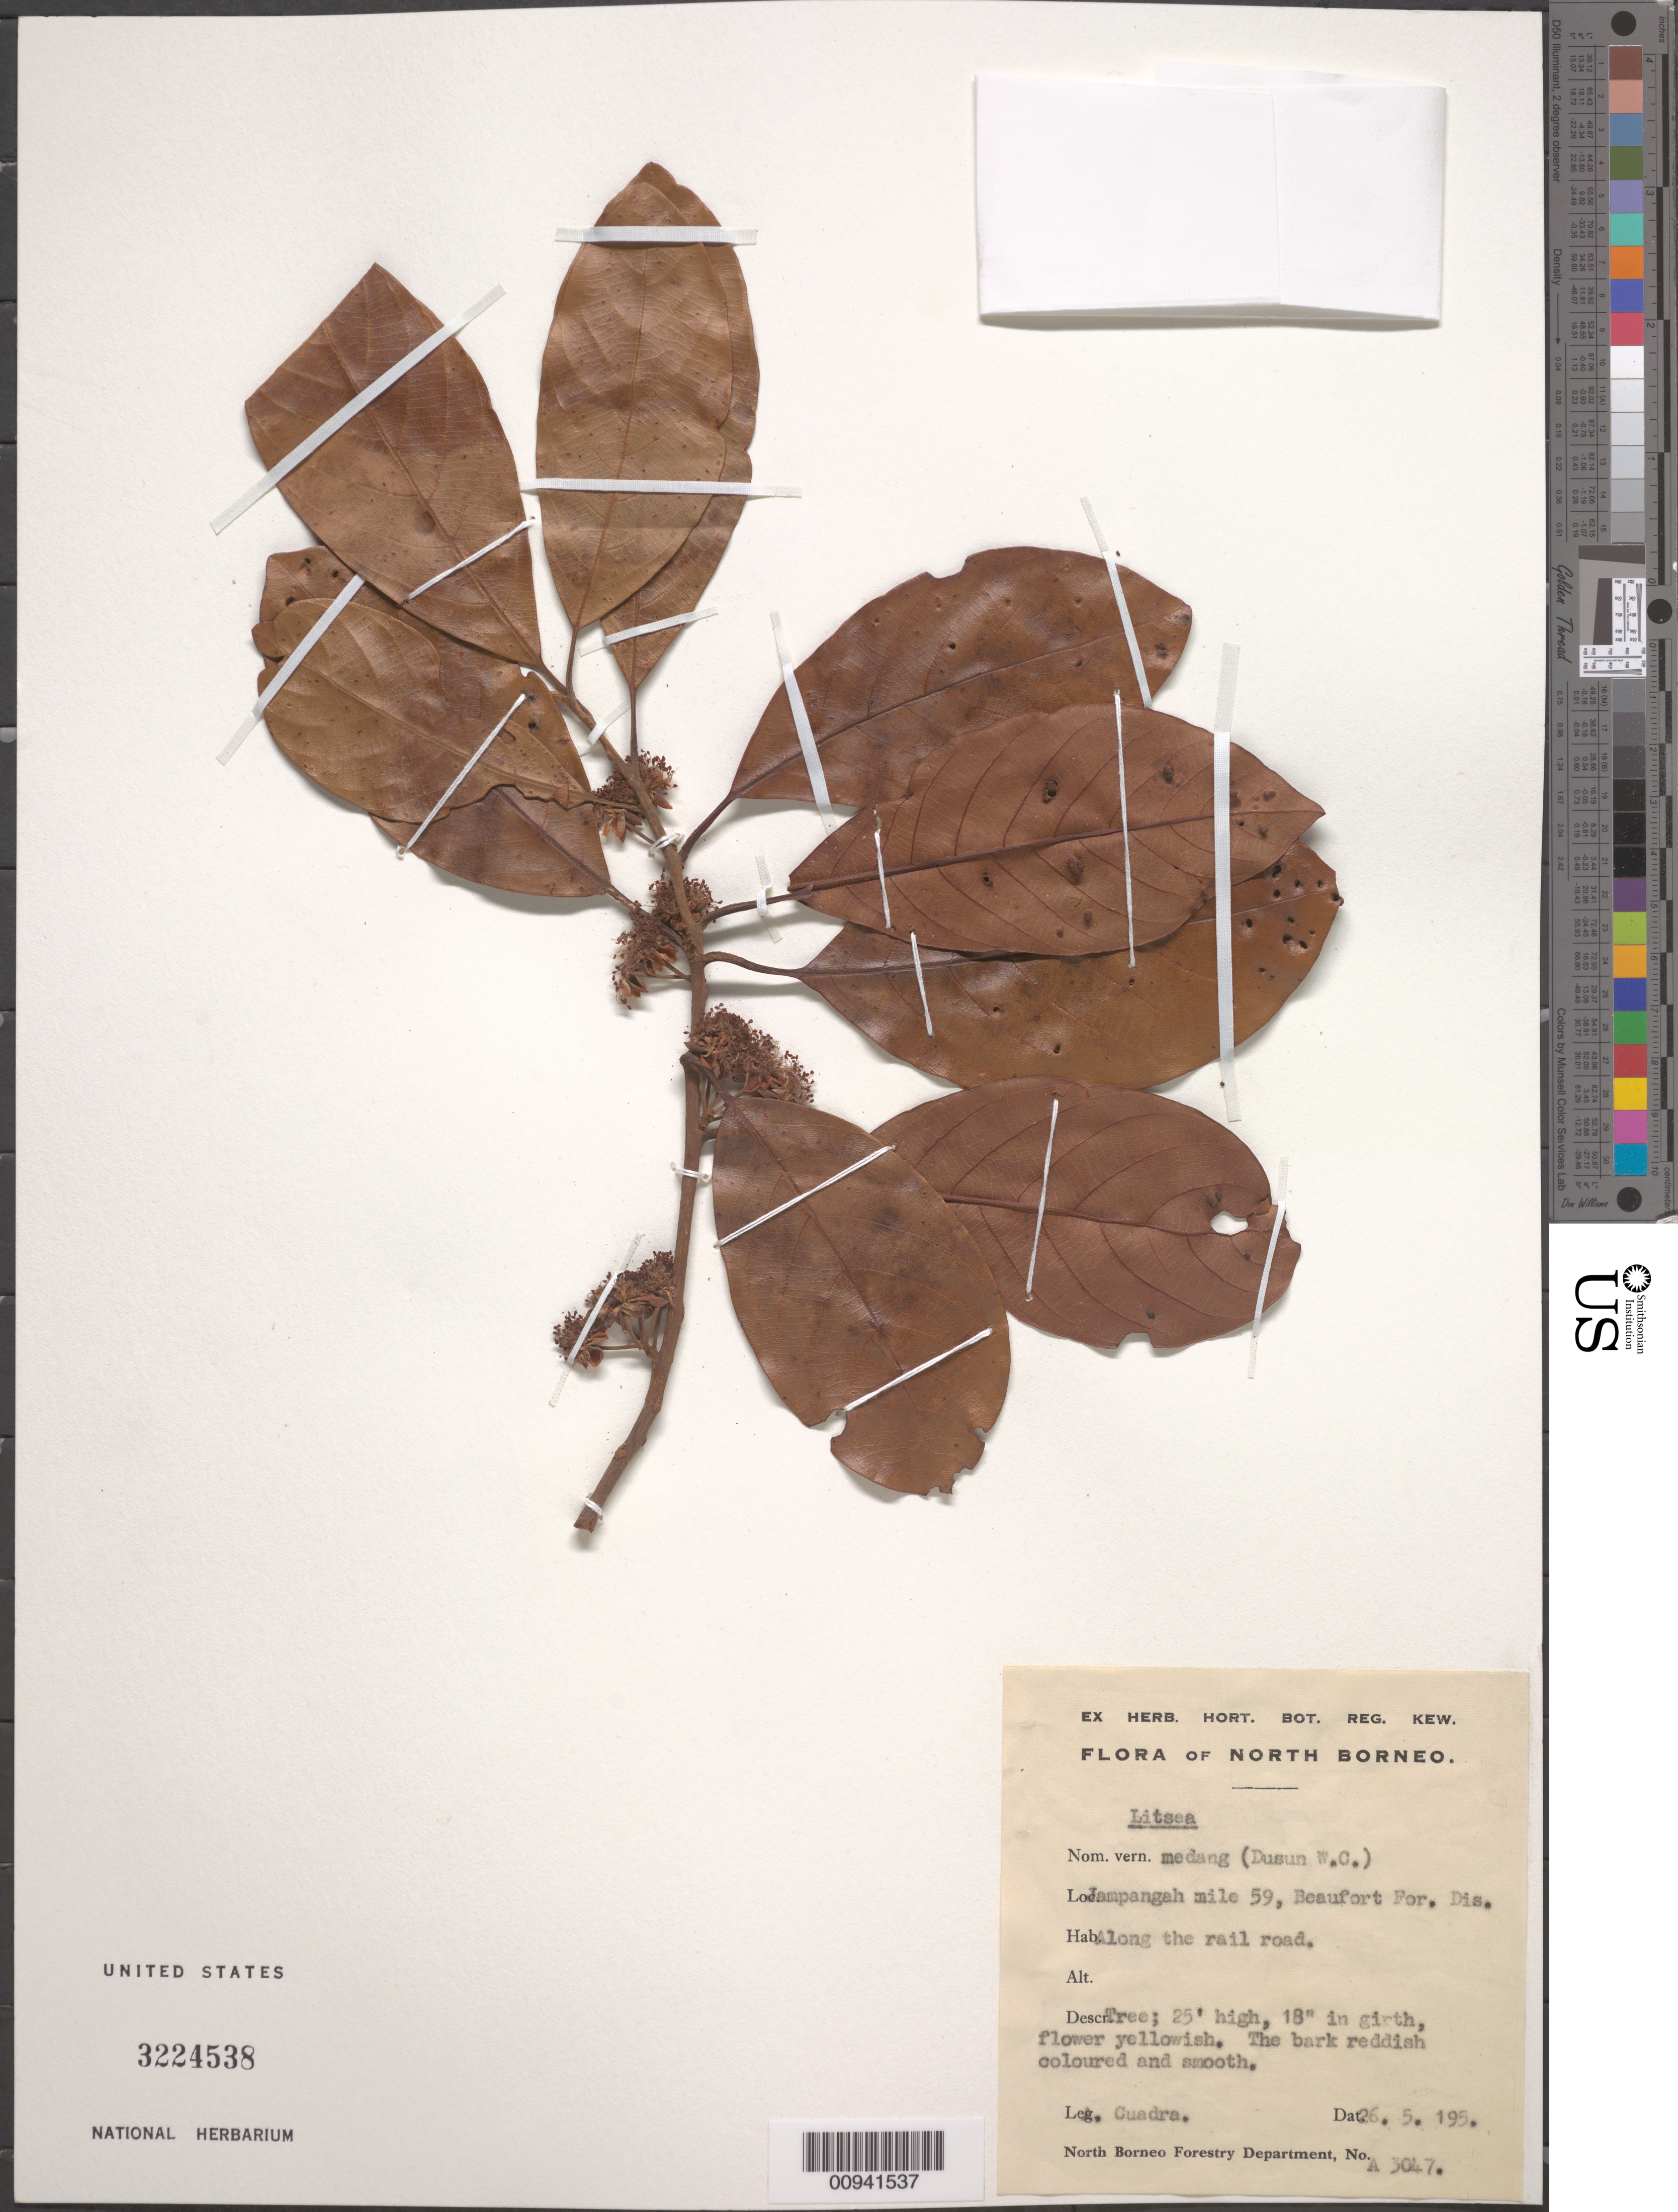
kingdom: Plantae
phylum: Tracheophyta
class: Magnoliopsida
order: Laurales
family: Lauraceae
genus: Litsea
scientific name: Litsea sp.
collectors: A. Cuadra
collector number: A 3047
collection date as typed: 26 May 1905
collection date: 1905-05-26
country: Malaysia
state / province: Sabah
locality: Jampangah mile 59, Beaufort For. Dis.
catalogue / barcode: US 3224538